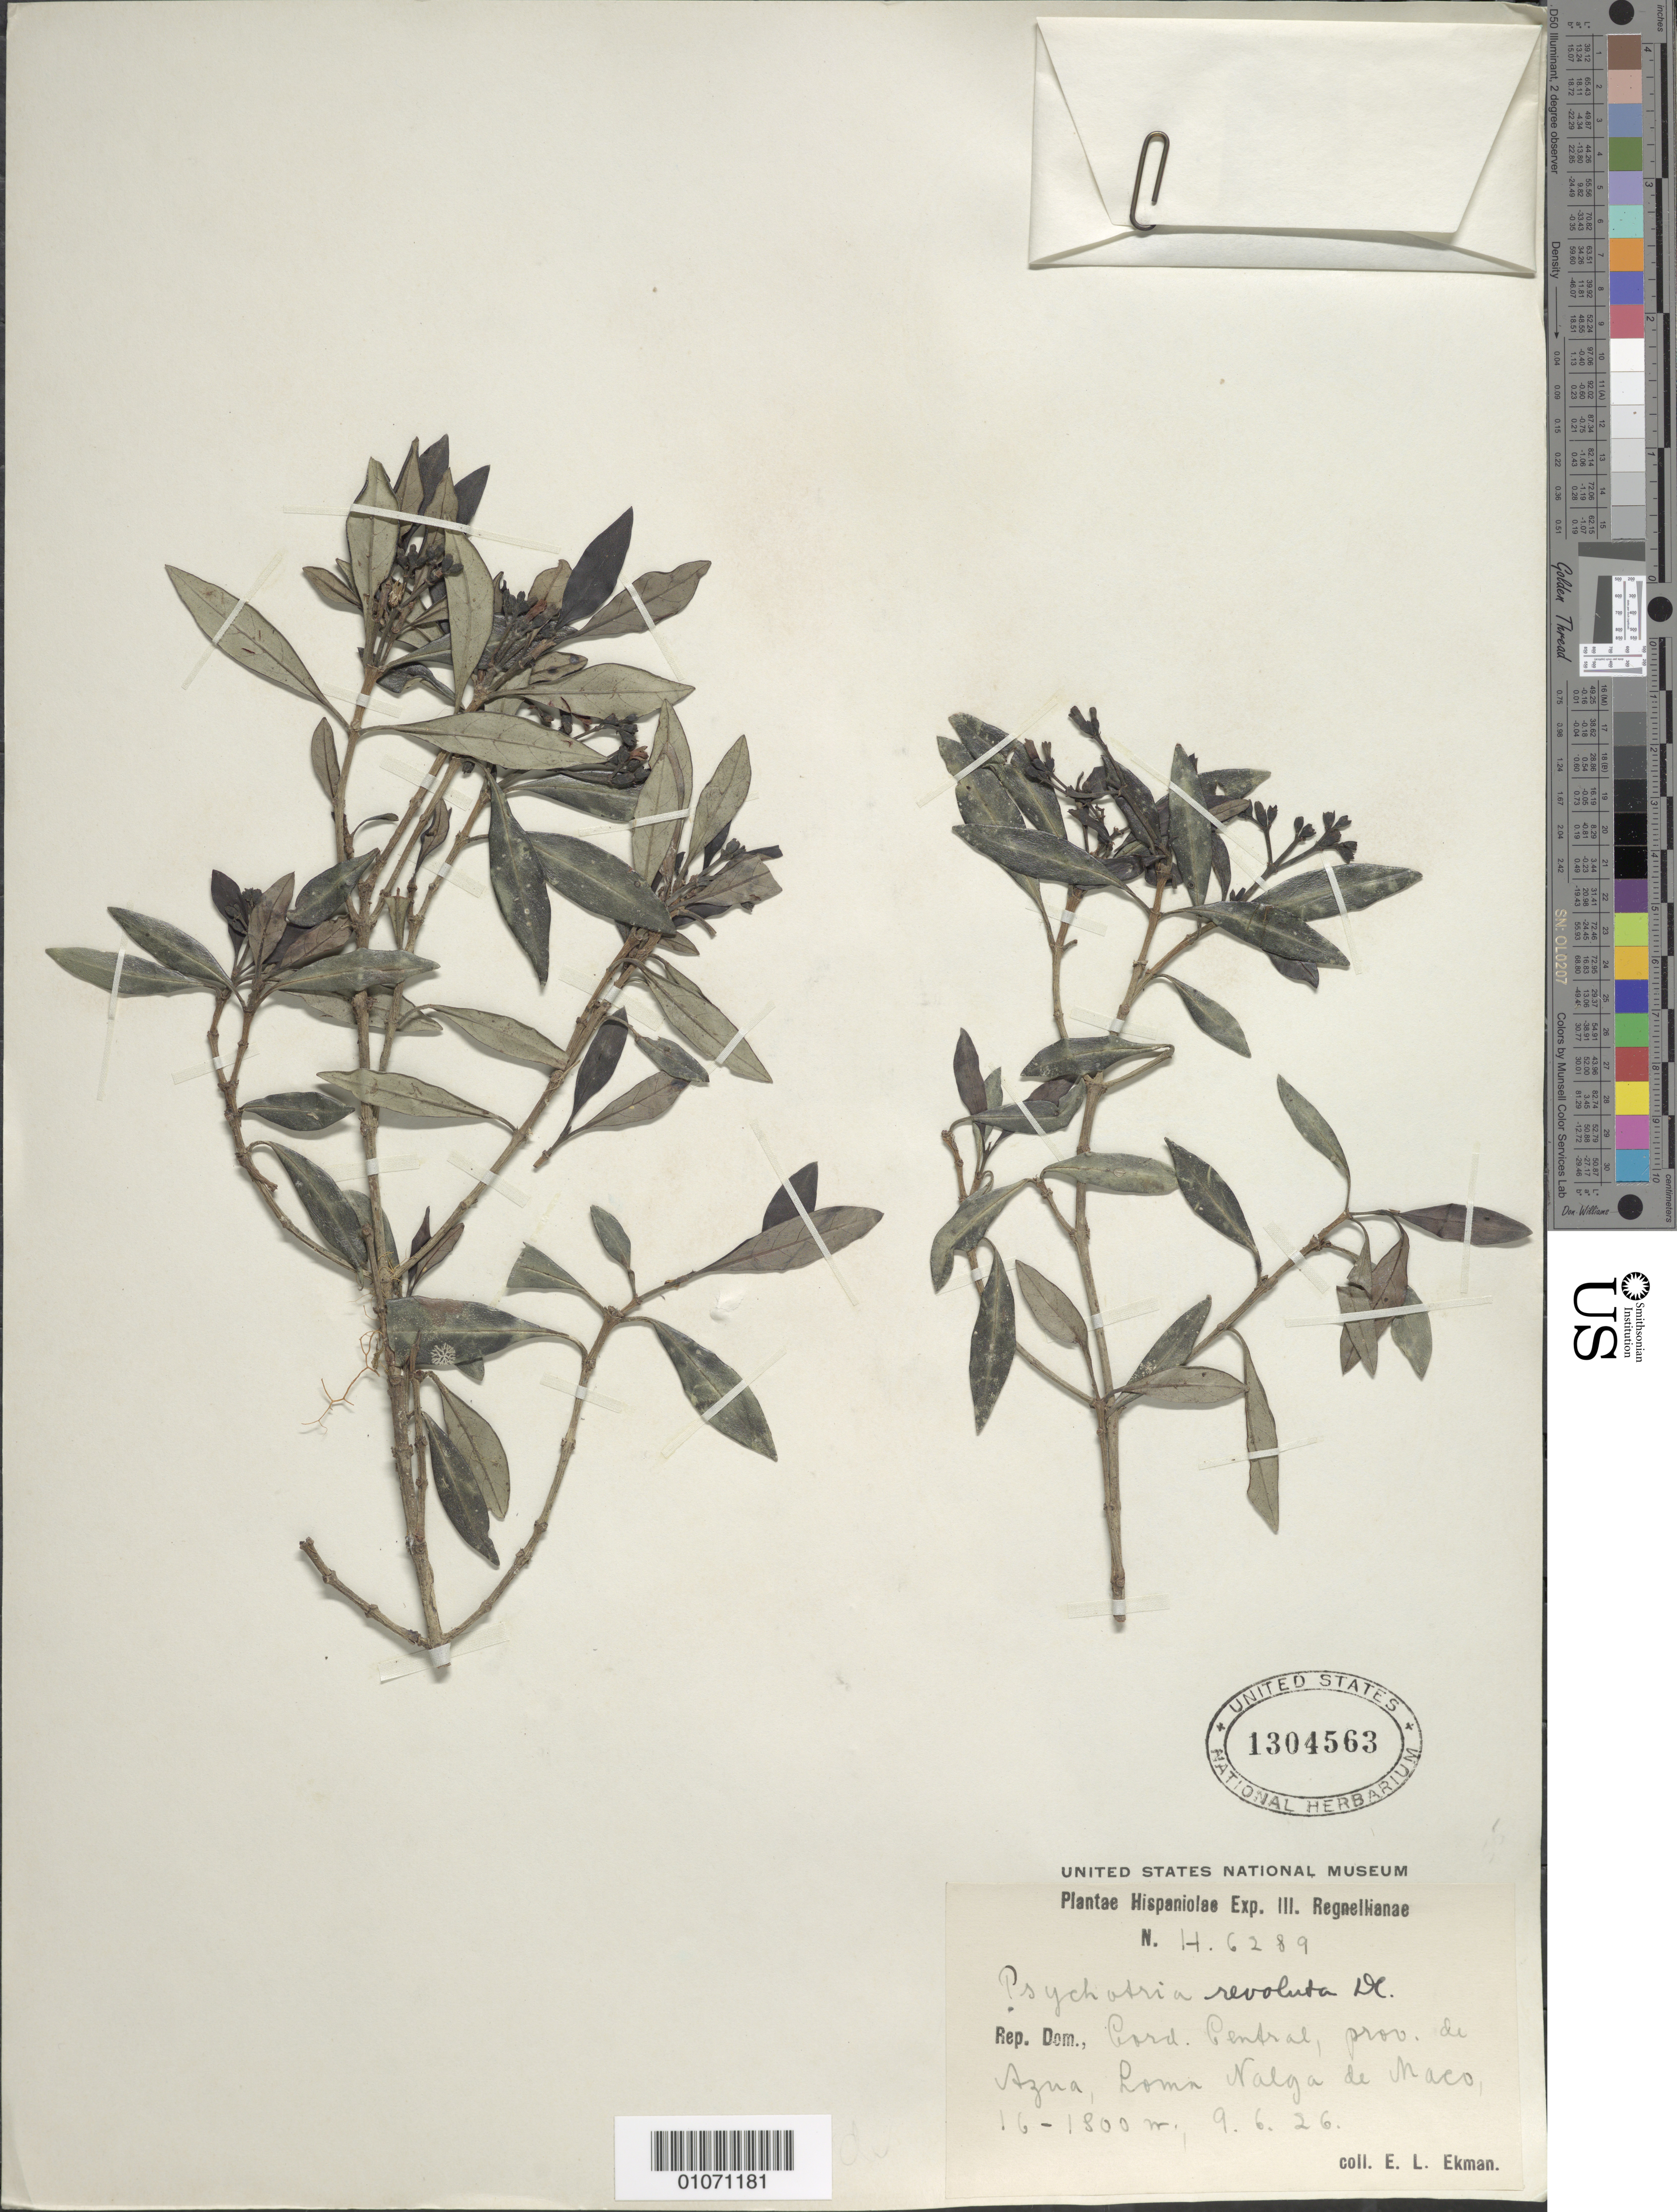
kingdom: Plantae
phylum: Tracheophyta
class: Magnoliopsida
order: Gentianales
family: Rubiaceae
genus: Psychotria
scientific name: Psychotria revoluta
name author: DC.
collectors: E. L. Ekman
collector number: H 6289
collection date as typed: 09 Jun 1926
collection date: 1926-06-09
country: Dominican Republic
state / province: Azua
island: Hispaniola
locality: Cordillera Central, Loma Nalga de Maco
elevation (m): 1600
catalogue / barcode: US 1304563